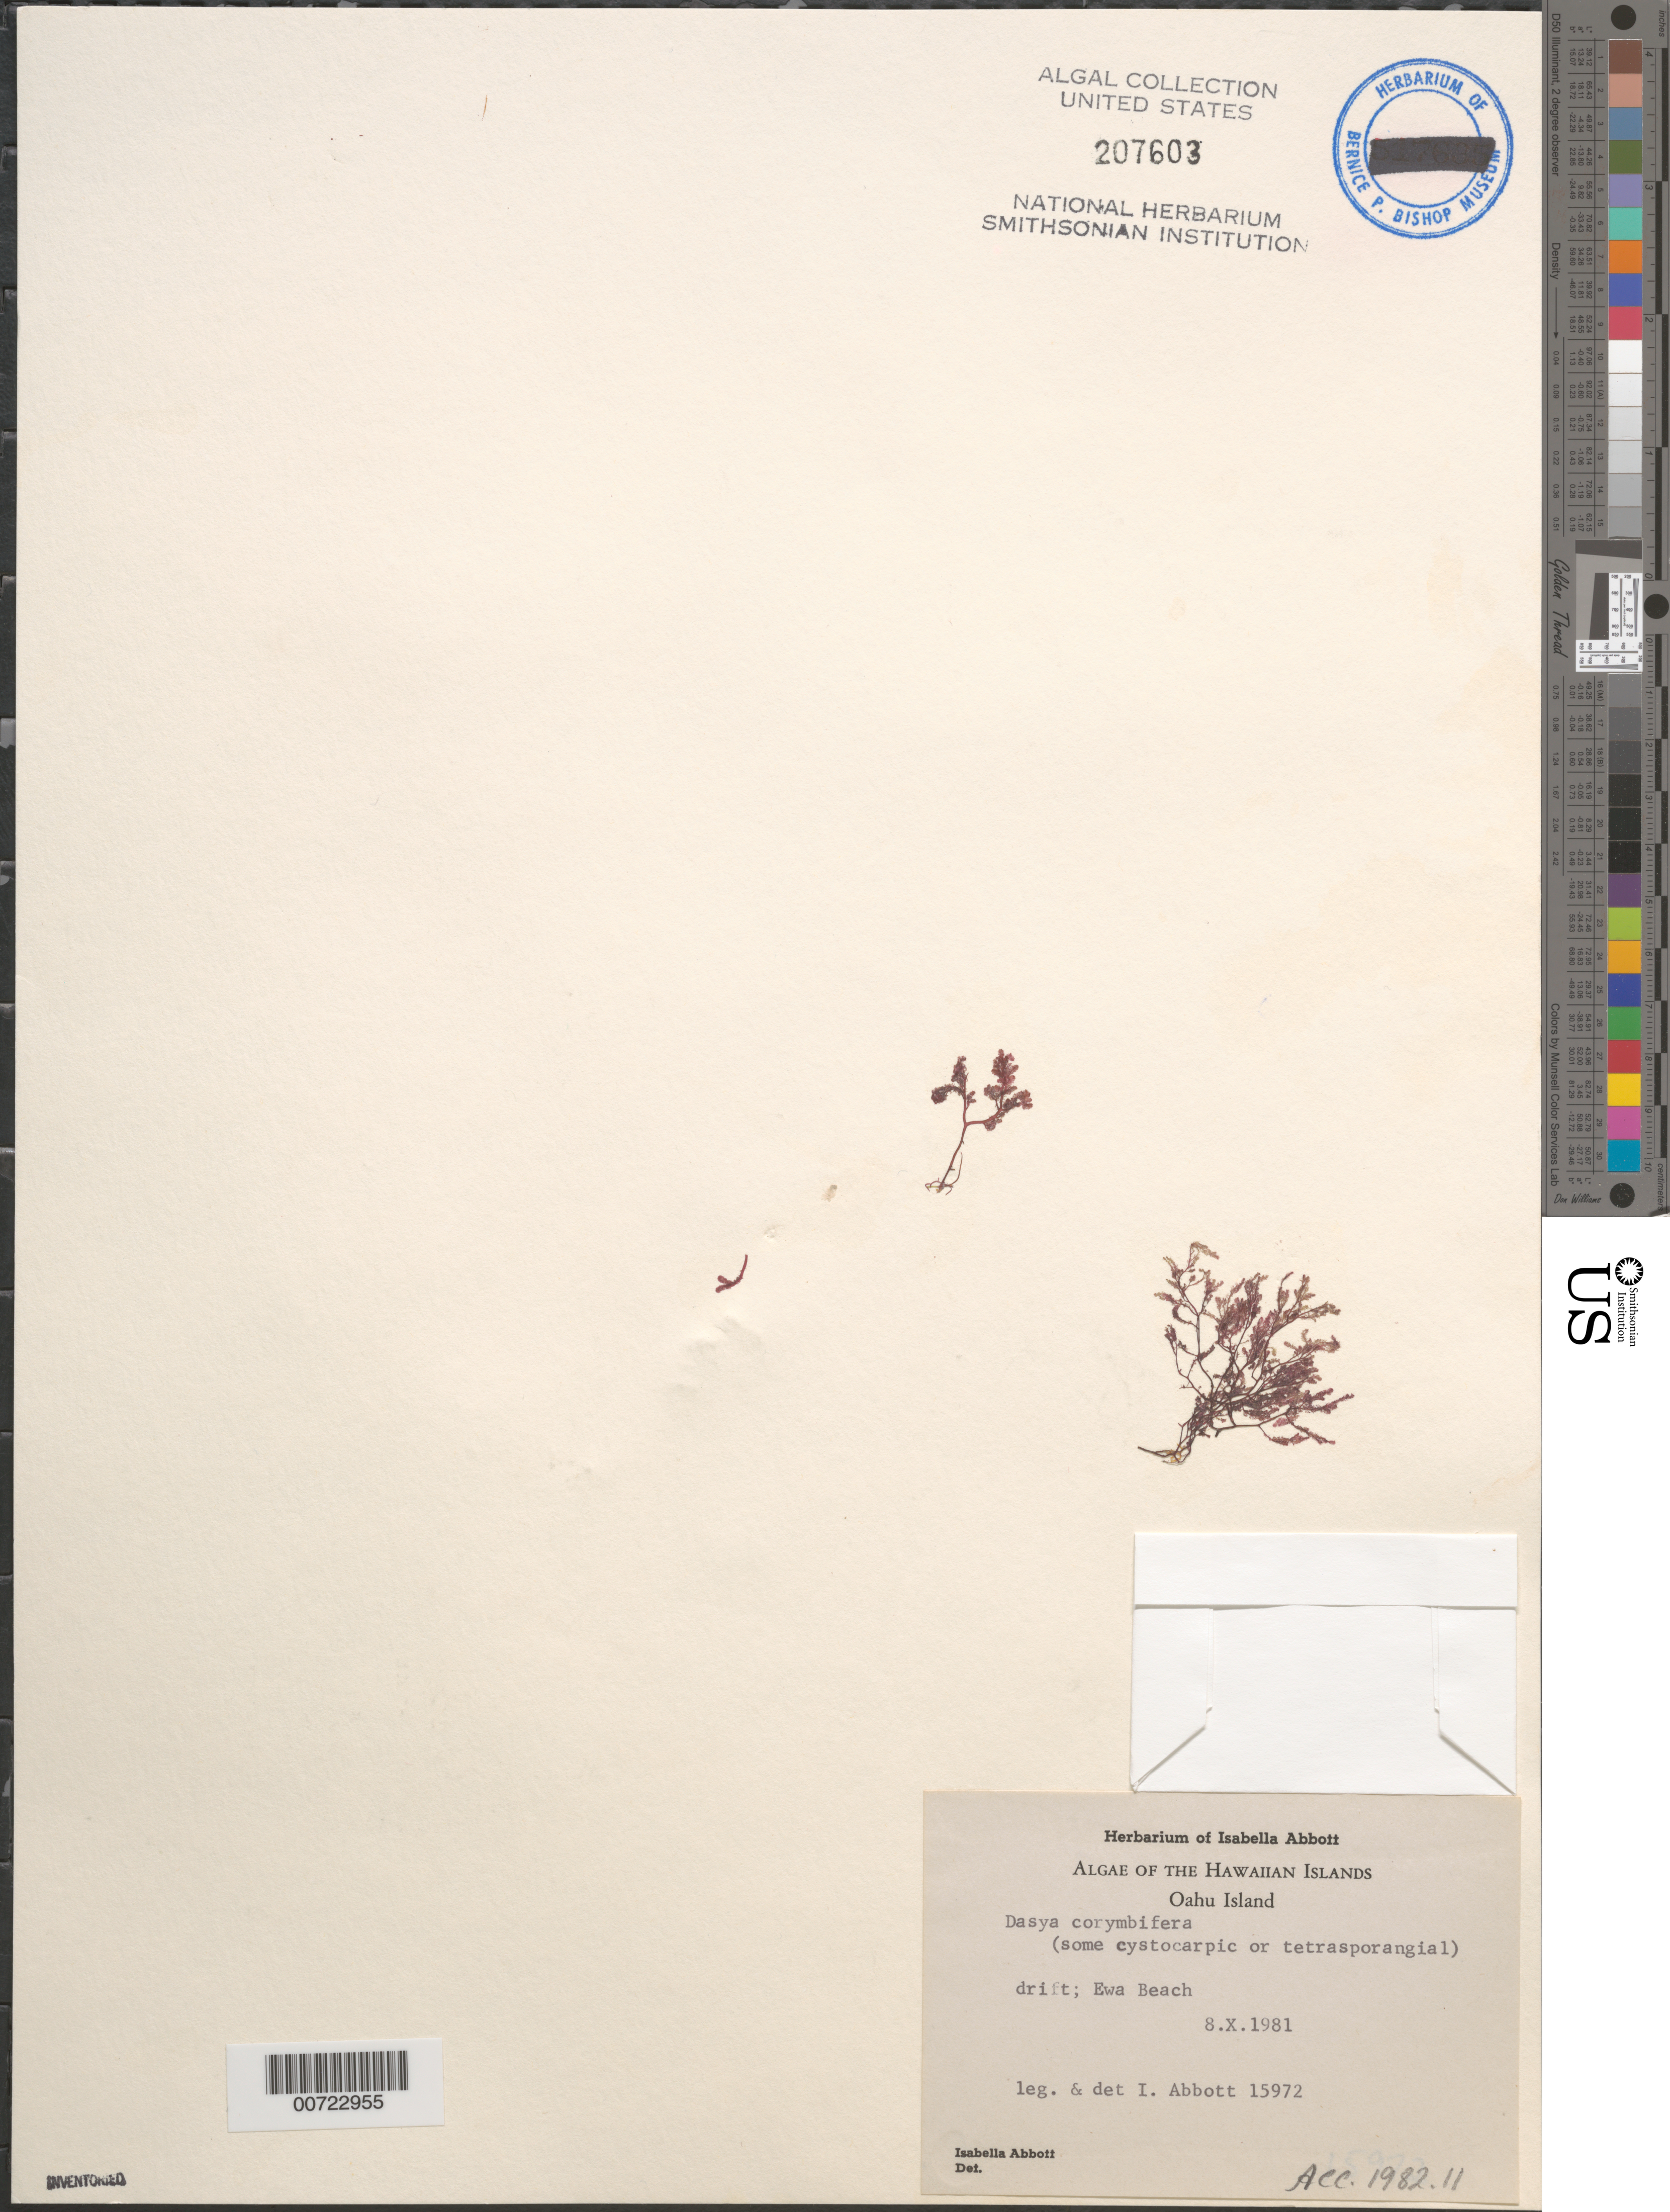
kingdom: Plantae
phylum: Rhodophyta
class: Florideophyceae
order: Ceramiales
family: Dasyaceae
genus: Dasya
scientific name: Dasya corymbifera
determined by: Abbott, Isabella A.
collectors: I. A. Abbott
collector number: IAA 15972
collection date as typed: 08 Oct 1981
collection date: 1981-10-08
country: United States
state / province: Hawaii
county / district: Honolulu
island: Oahu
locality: Ewa Beach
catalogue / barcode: US 207603